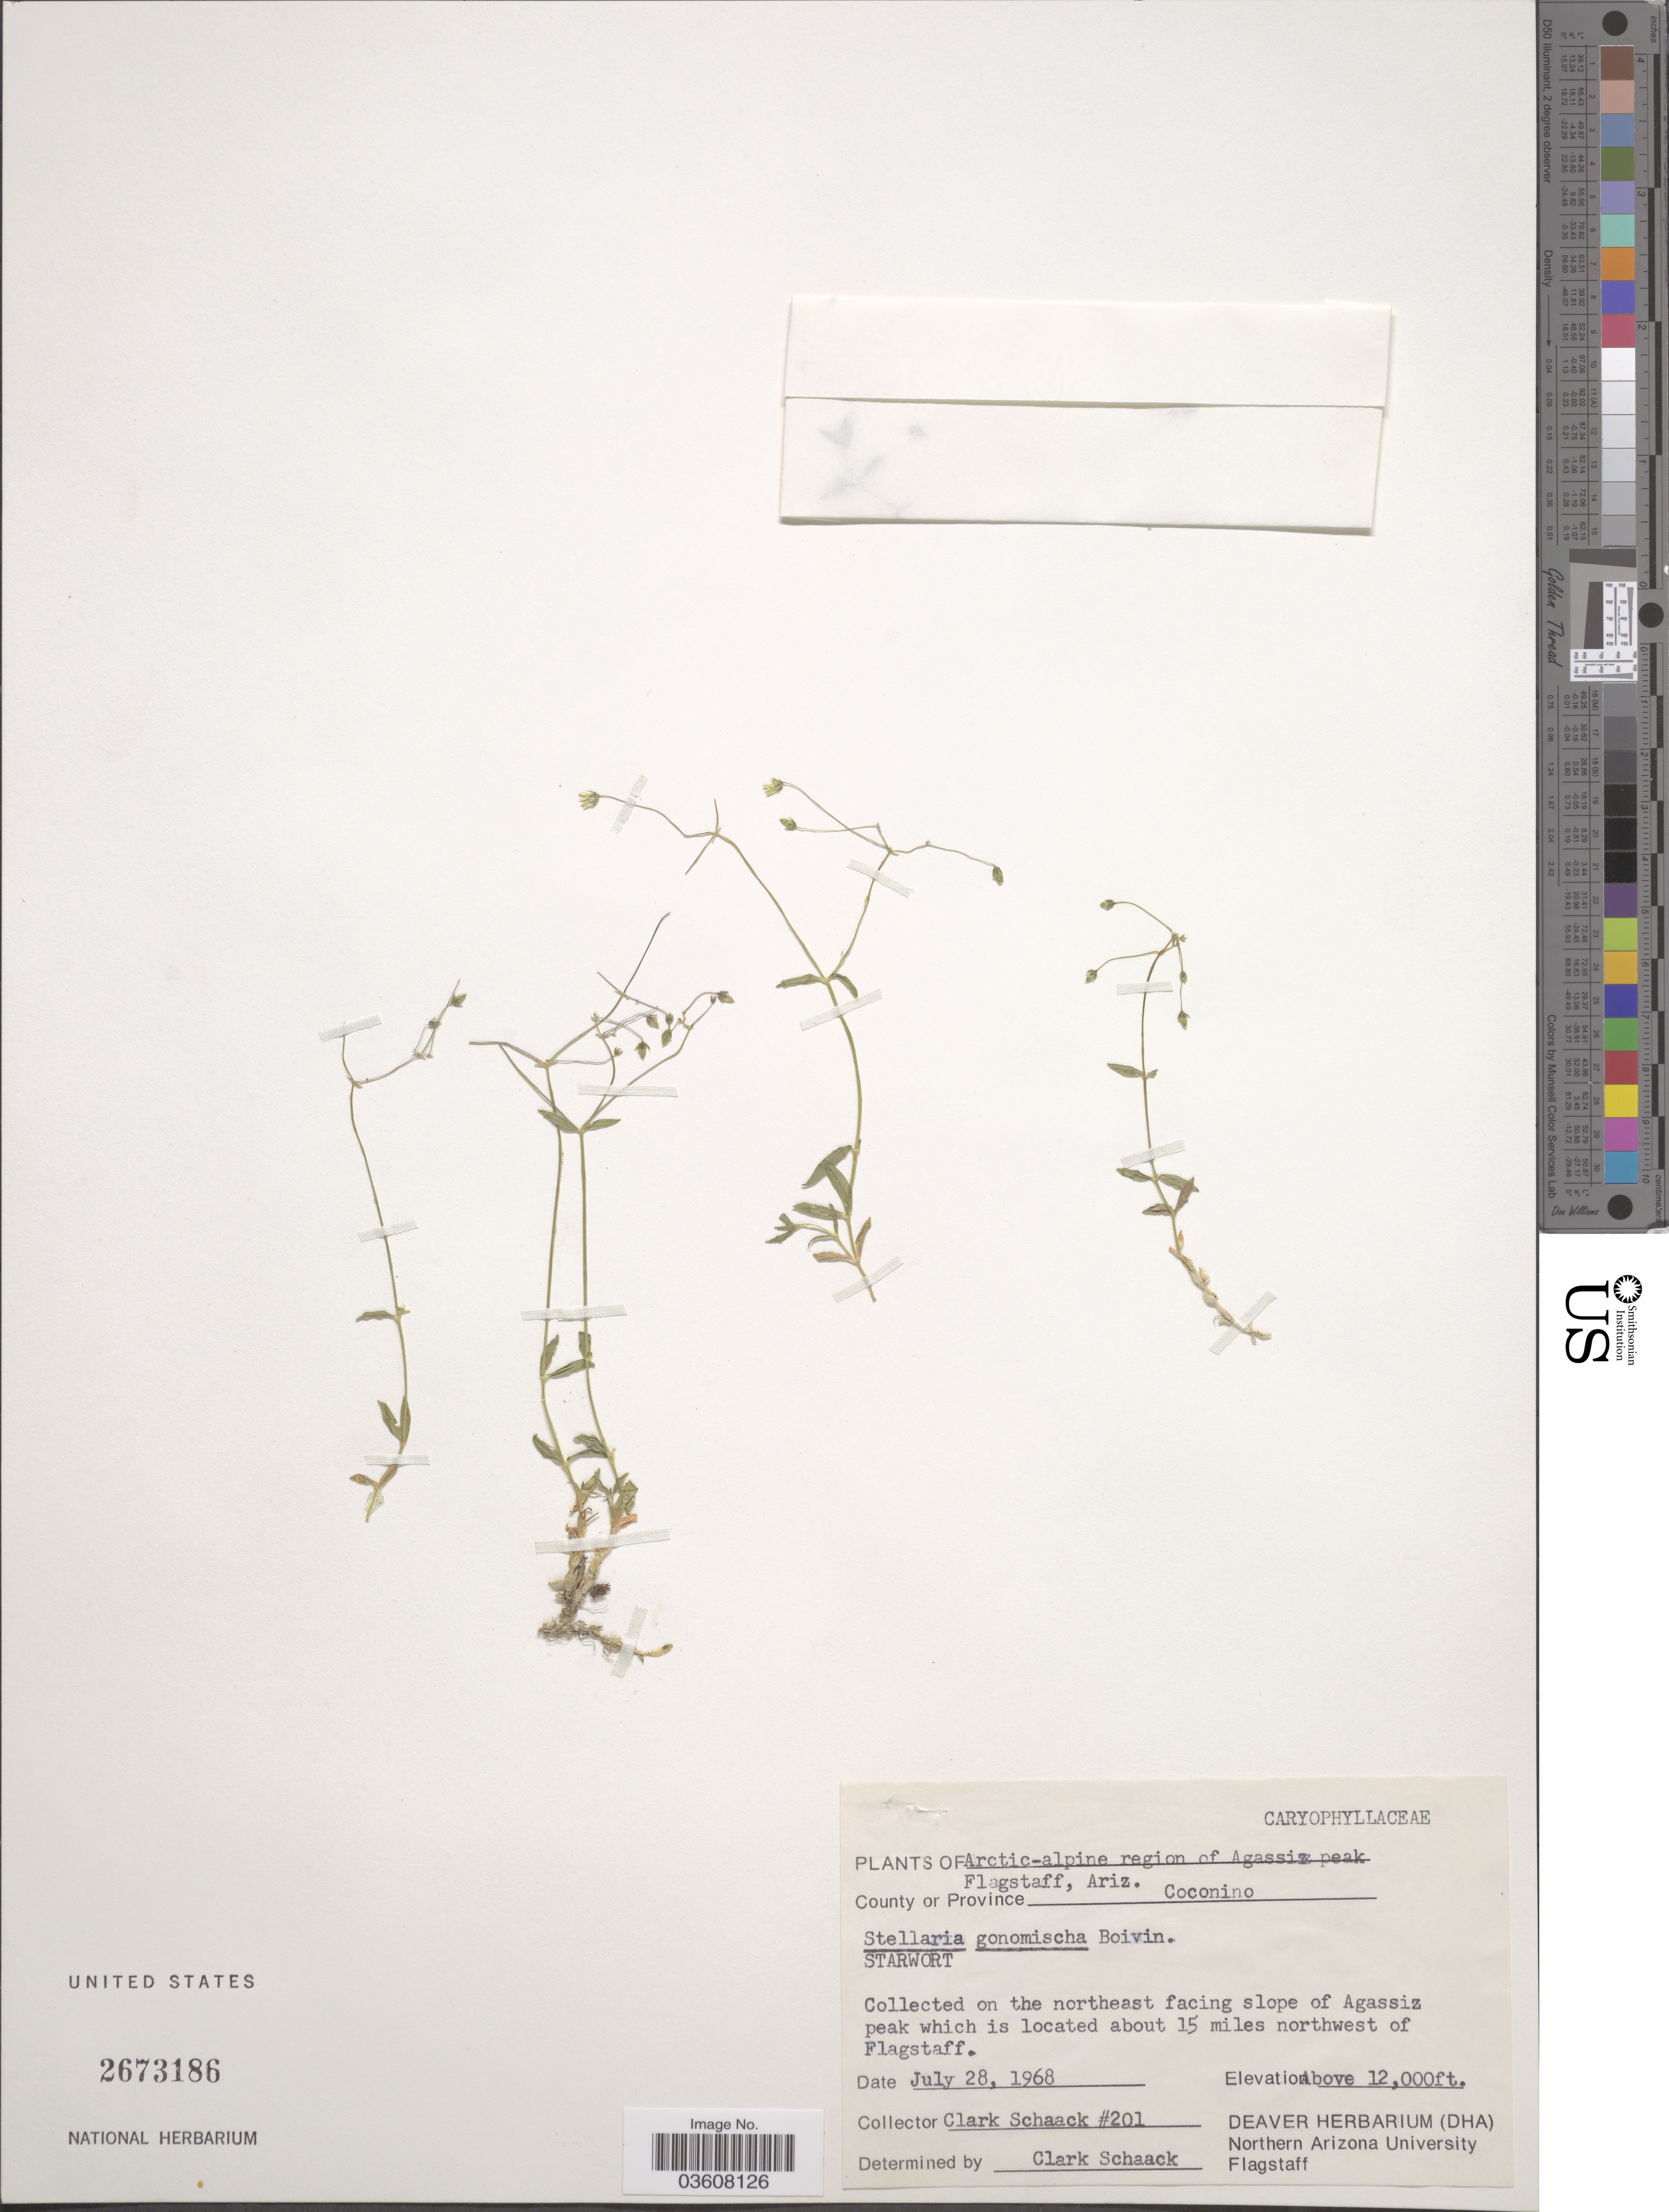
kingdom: Plantae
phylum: Tracheophyta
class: Magnoliopsida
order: Caryophyllales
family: Caryophyllaceae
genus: Stellaria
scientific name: Stellaria umbellata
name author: Turcz.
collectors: C. G. Schaack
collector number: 201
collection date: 1968-07-28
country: United States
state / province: Arizona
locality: Arctic-alpine region of Agassiz peak. Flagstaff. Province Coconino. Northeast facing slope of Agassiz peak which is located about 15 miles northwest of Flagstaff.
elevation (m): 3658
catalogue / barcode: US 2673186